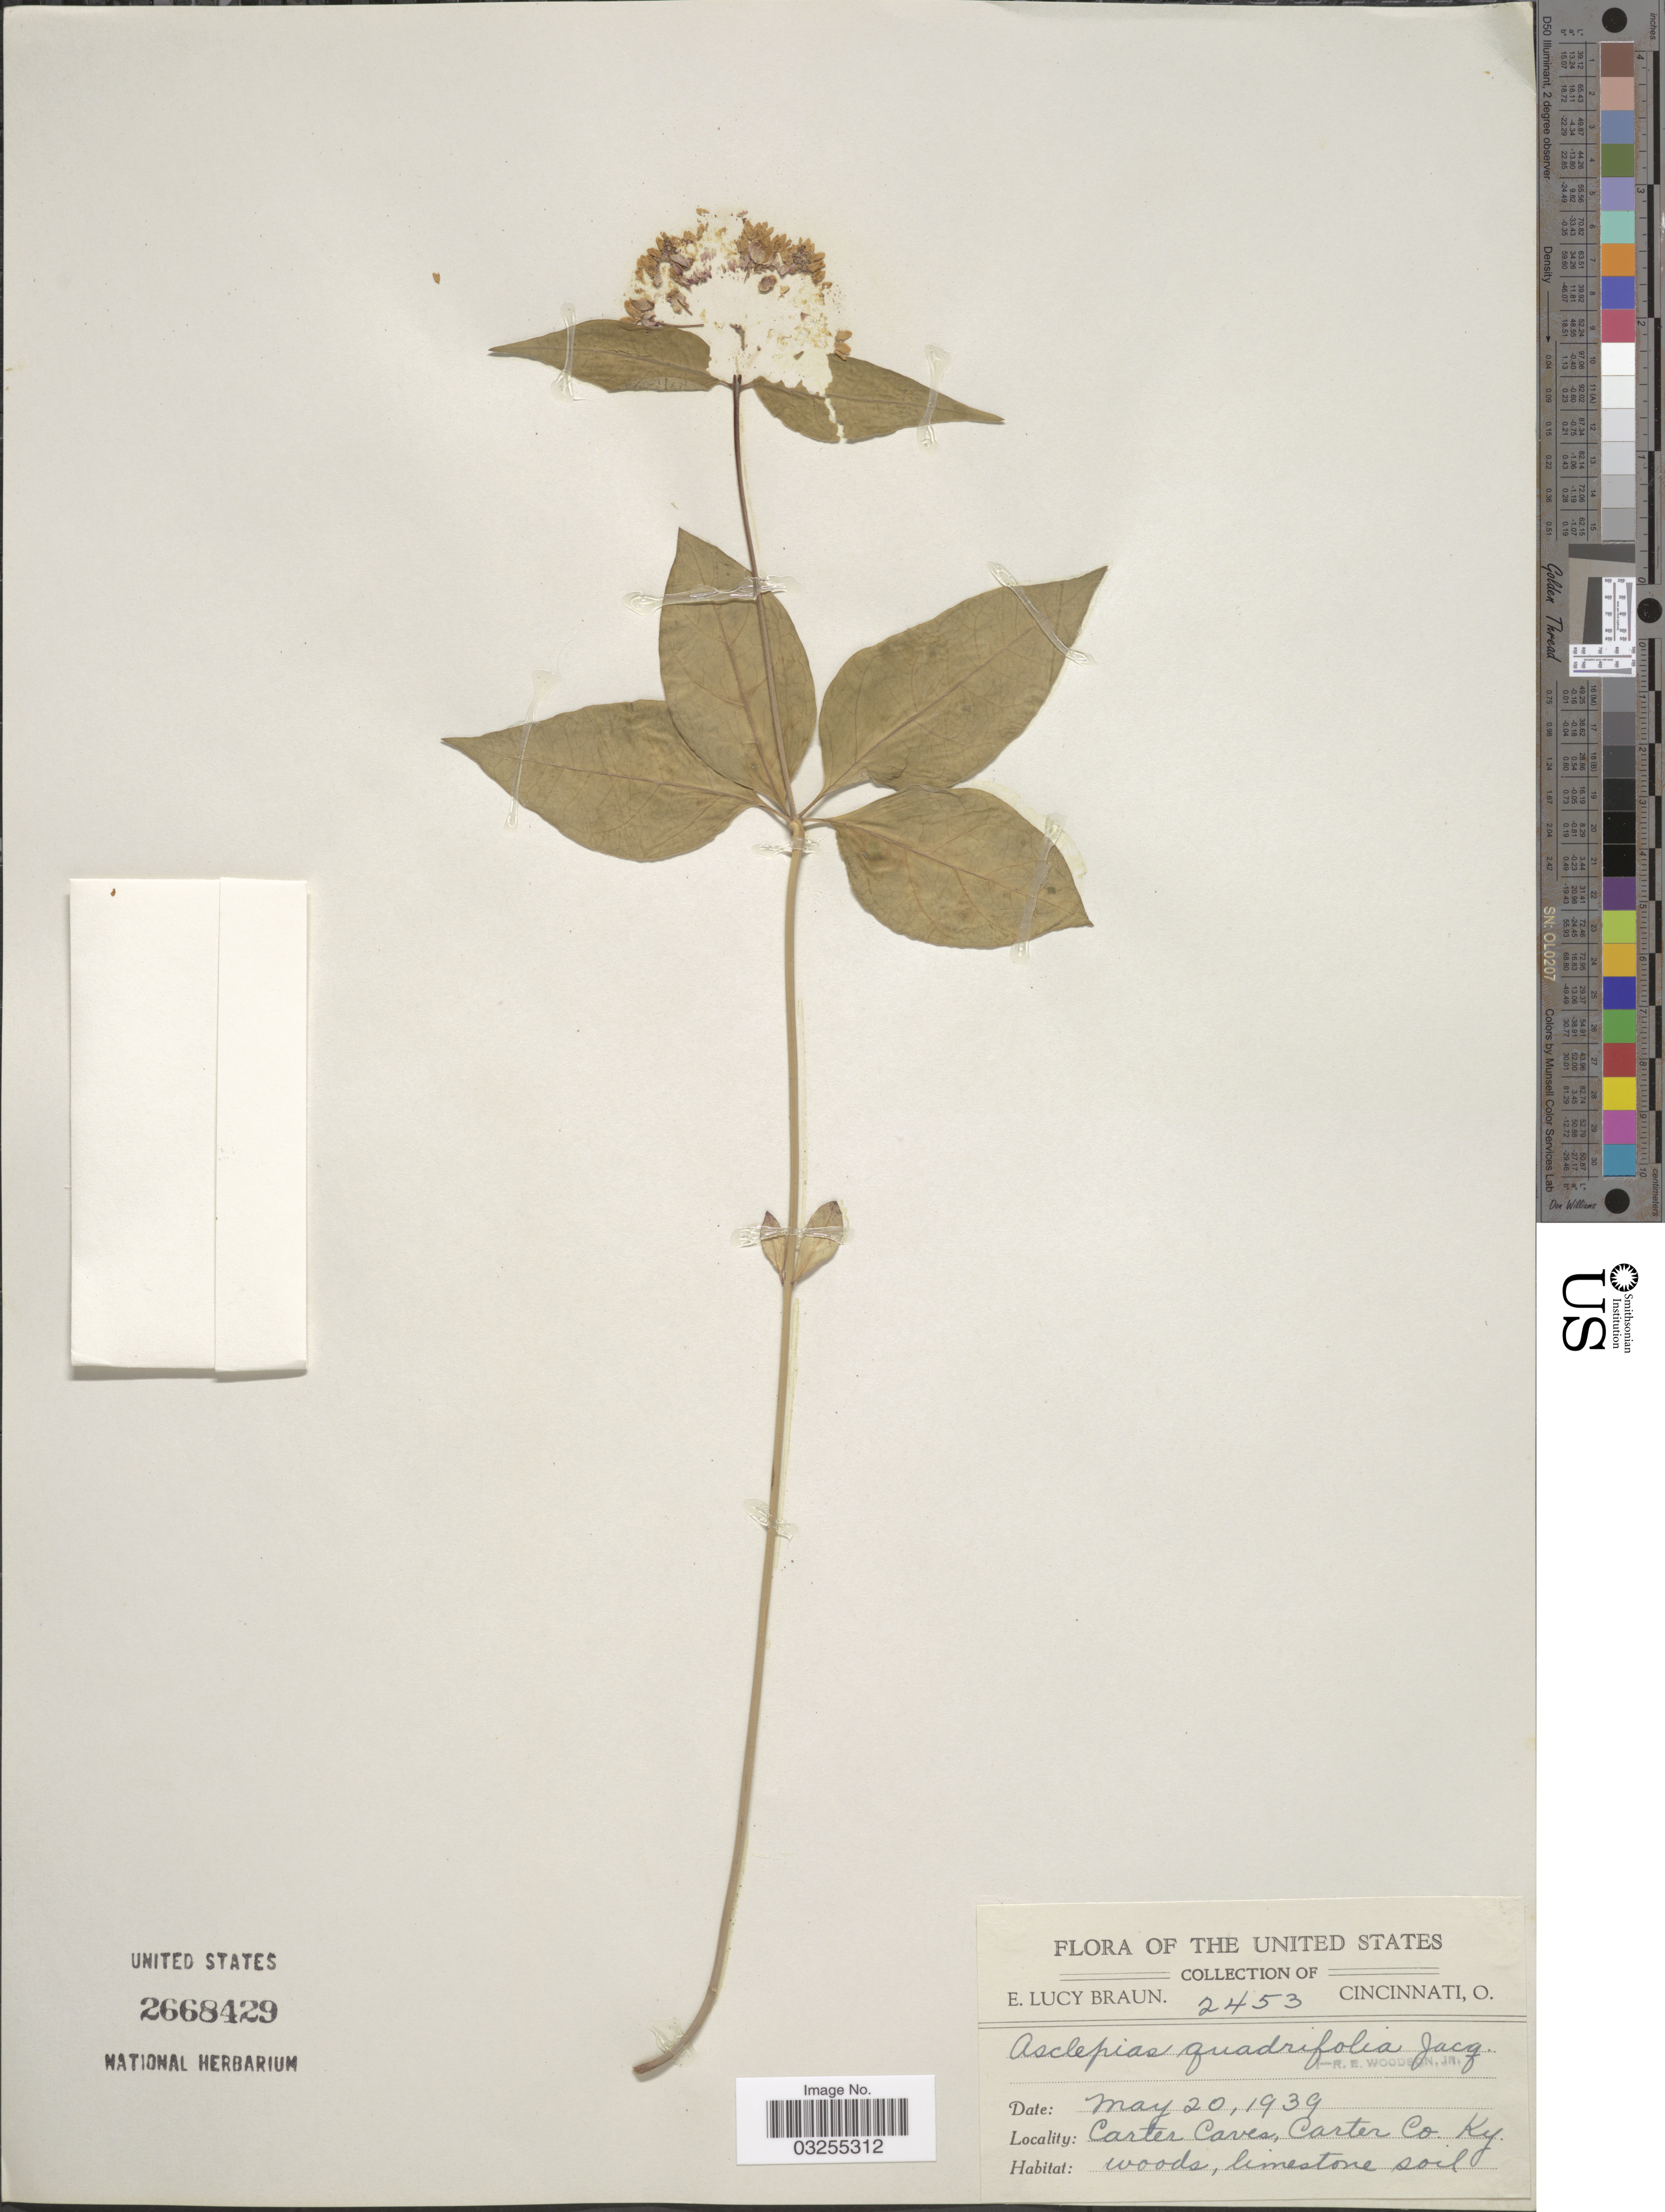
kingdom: Plantae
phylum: Tracheophyta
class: Magnoliopsida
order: Gentianales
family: Apocynaceae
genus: Asclepias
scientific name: Asclepias quadrifolia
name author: Jacq.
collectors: E. Braun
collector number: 2453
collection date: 1939-05-20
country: United States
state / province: Kentucky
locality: Carter Caves, Carter Co.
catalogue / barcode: US 2668429